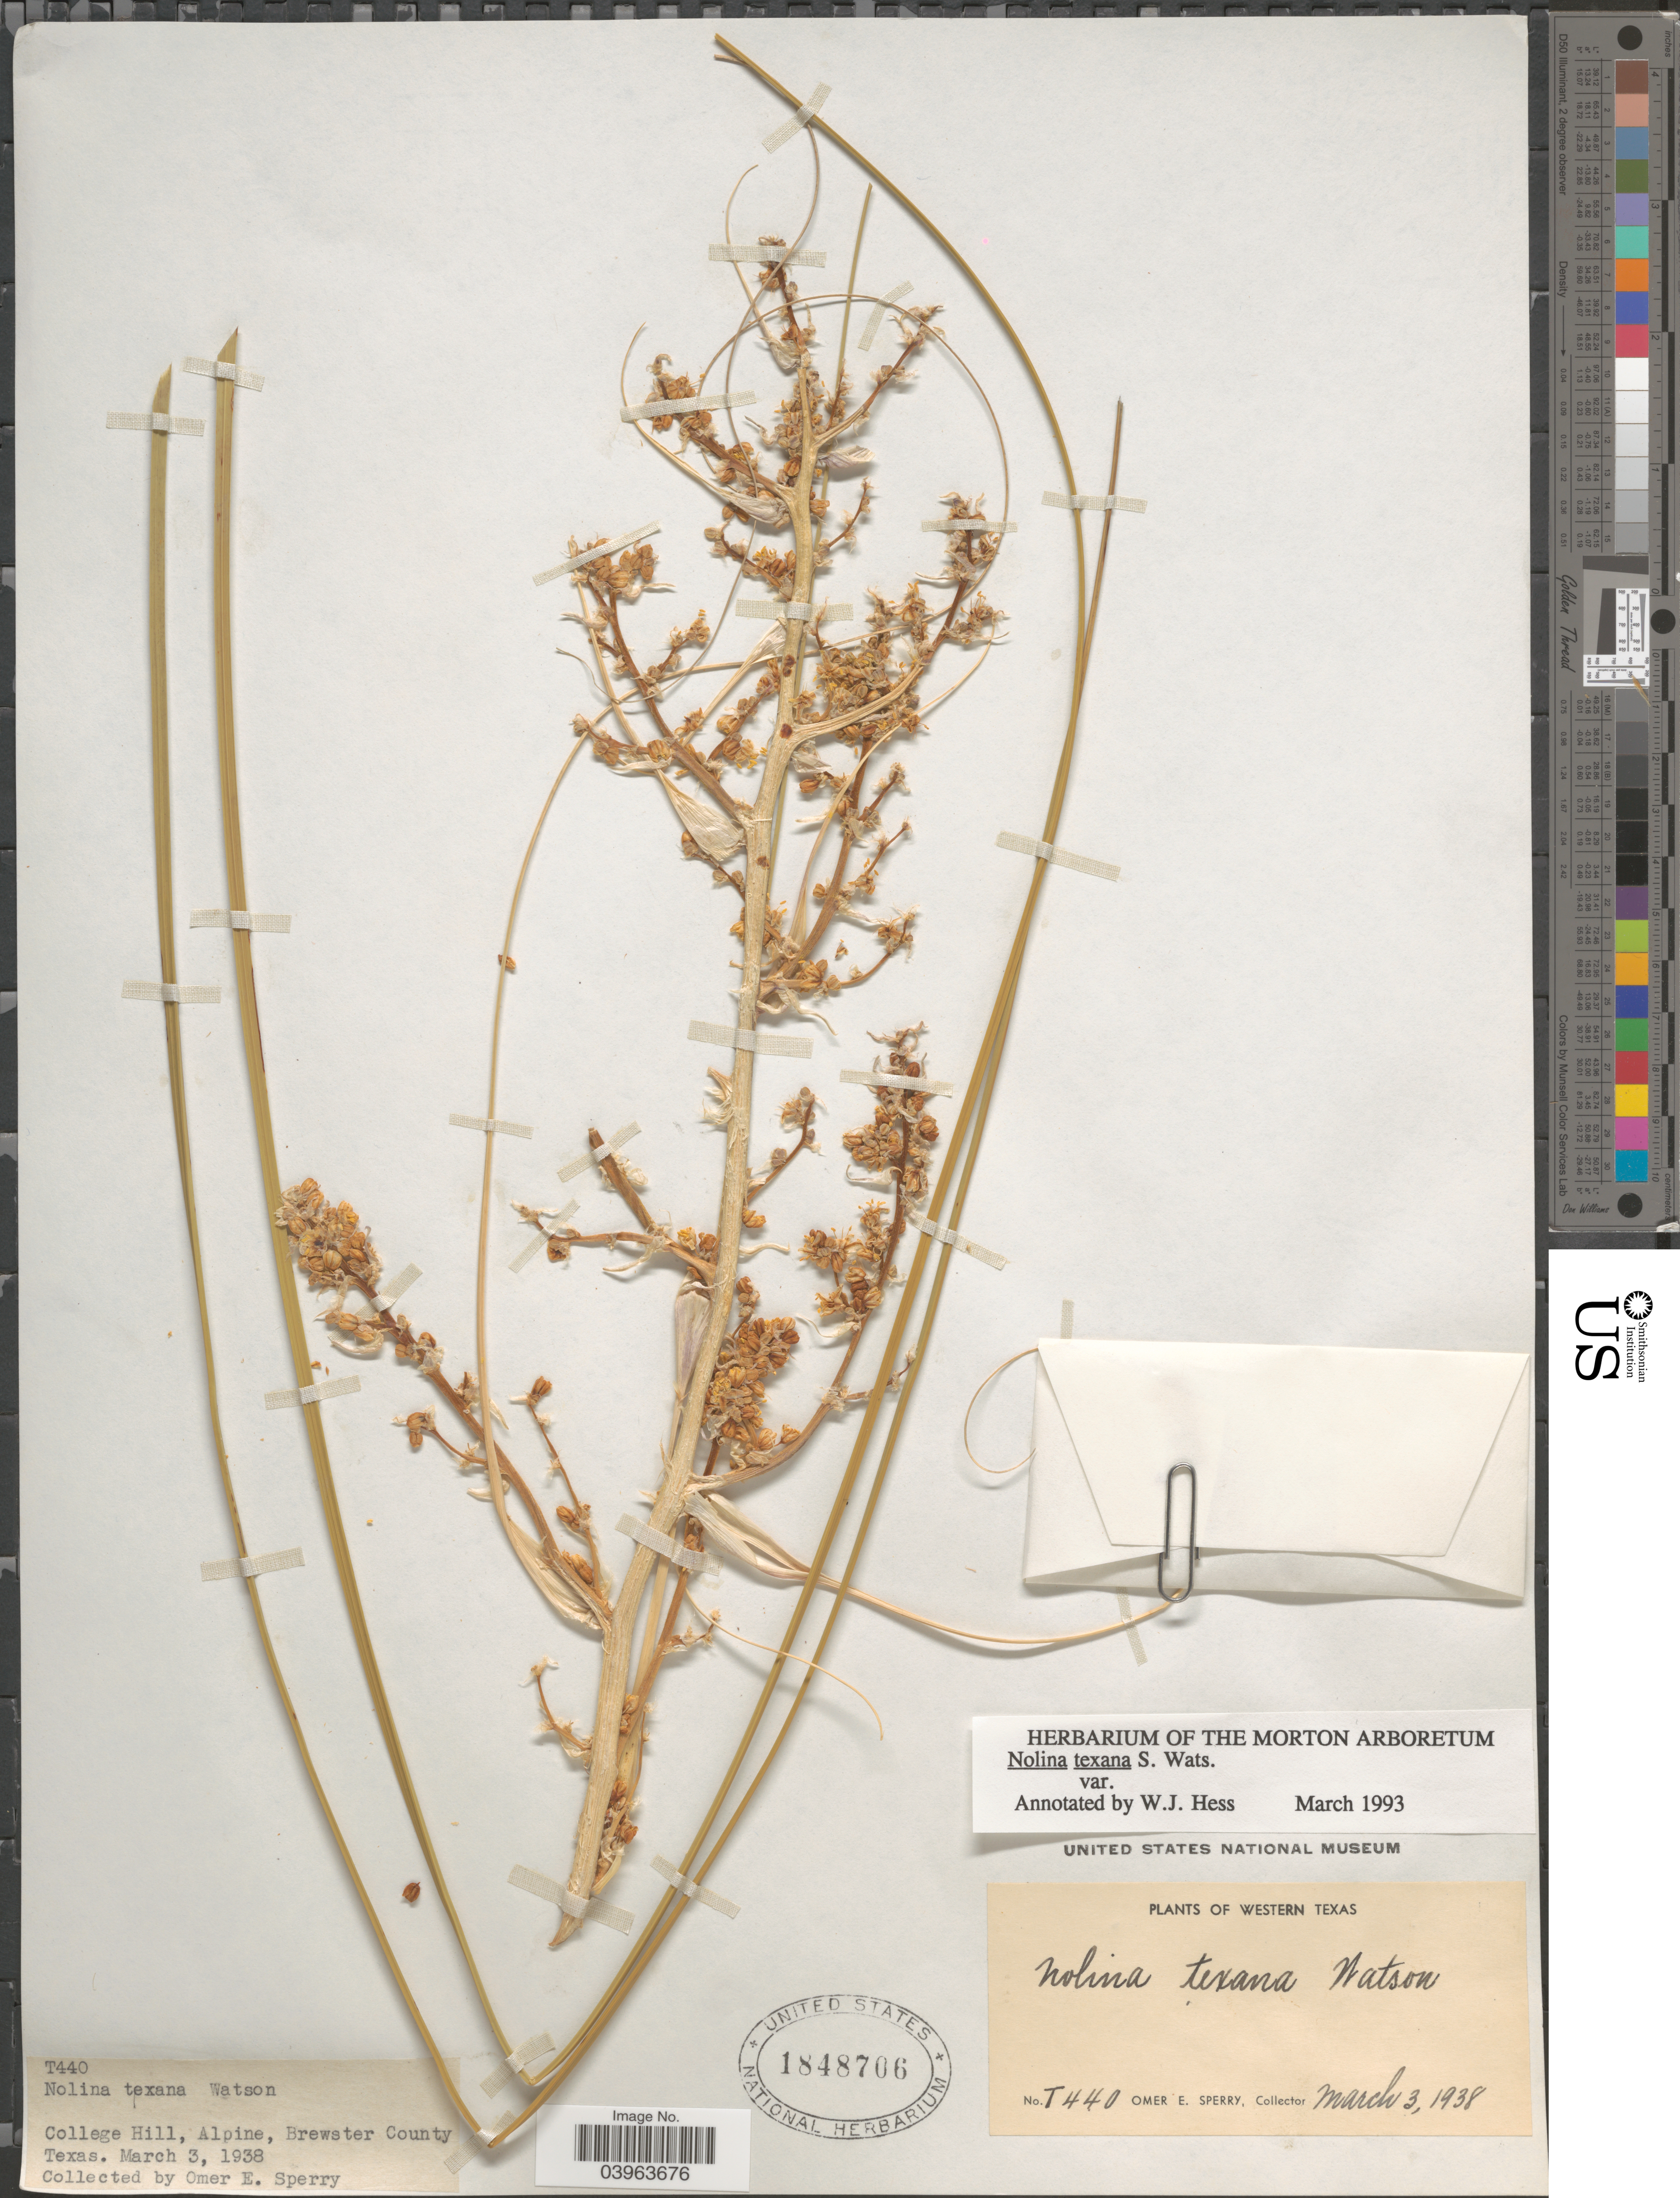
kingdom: Plantae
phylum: Tracheophyta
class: Liliopsida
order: Asparagales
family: Asparagaceae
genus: Nolina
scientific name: Nolina texana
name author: S. Watson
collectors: O. E. Sperry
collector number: T440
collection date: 1938-03-03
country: United States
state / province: Texas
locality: College Hill, Alpine, Brewster County. Western Texas.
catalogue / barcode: US 1848706